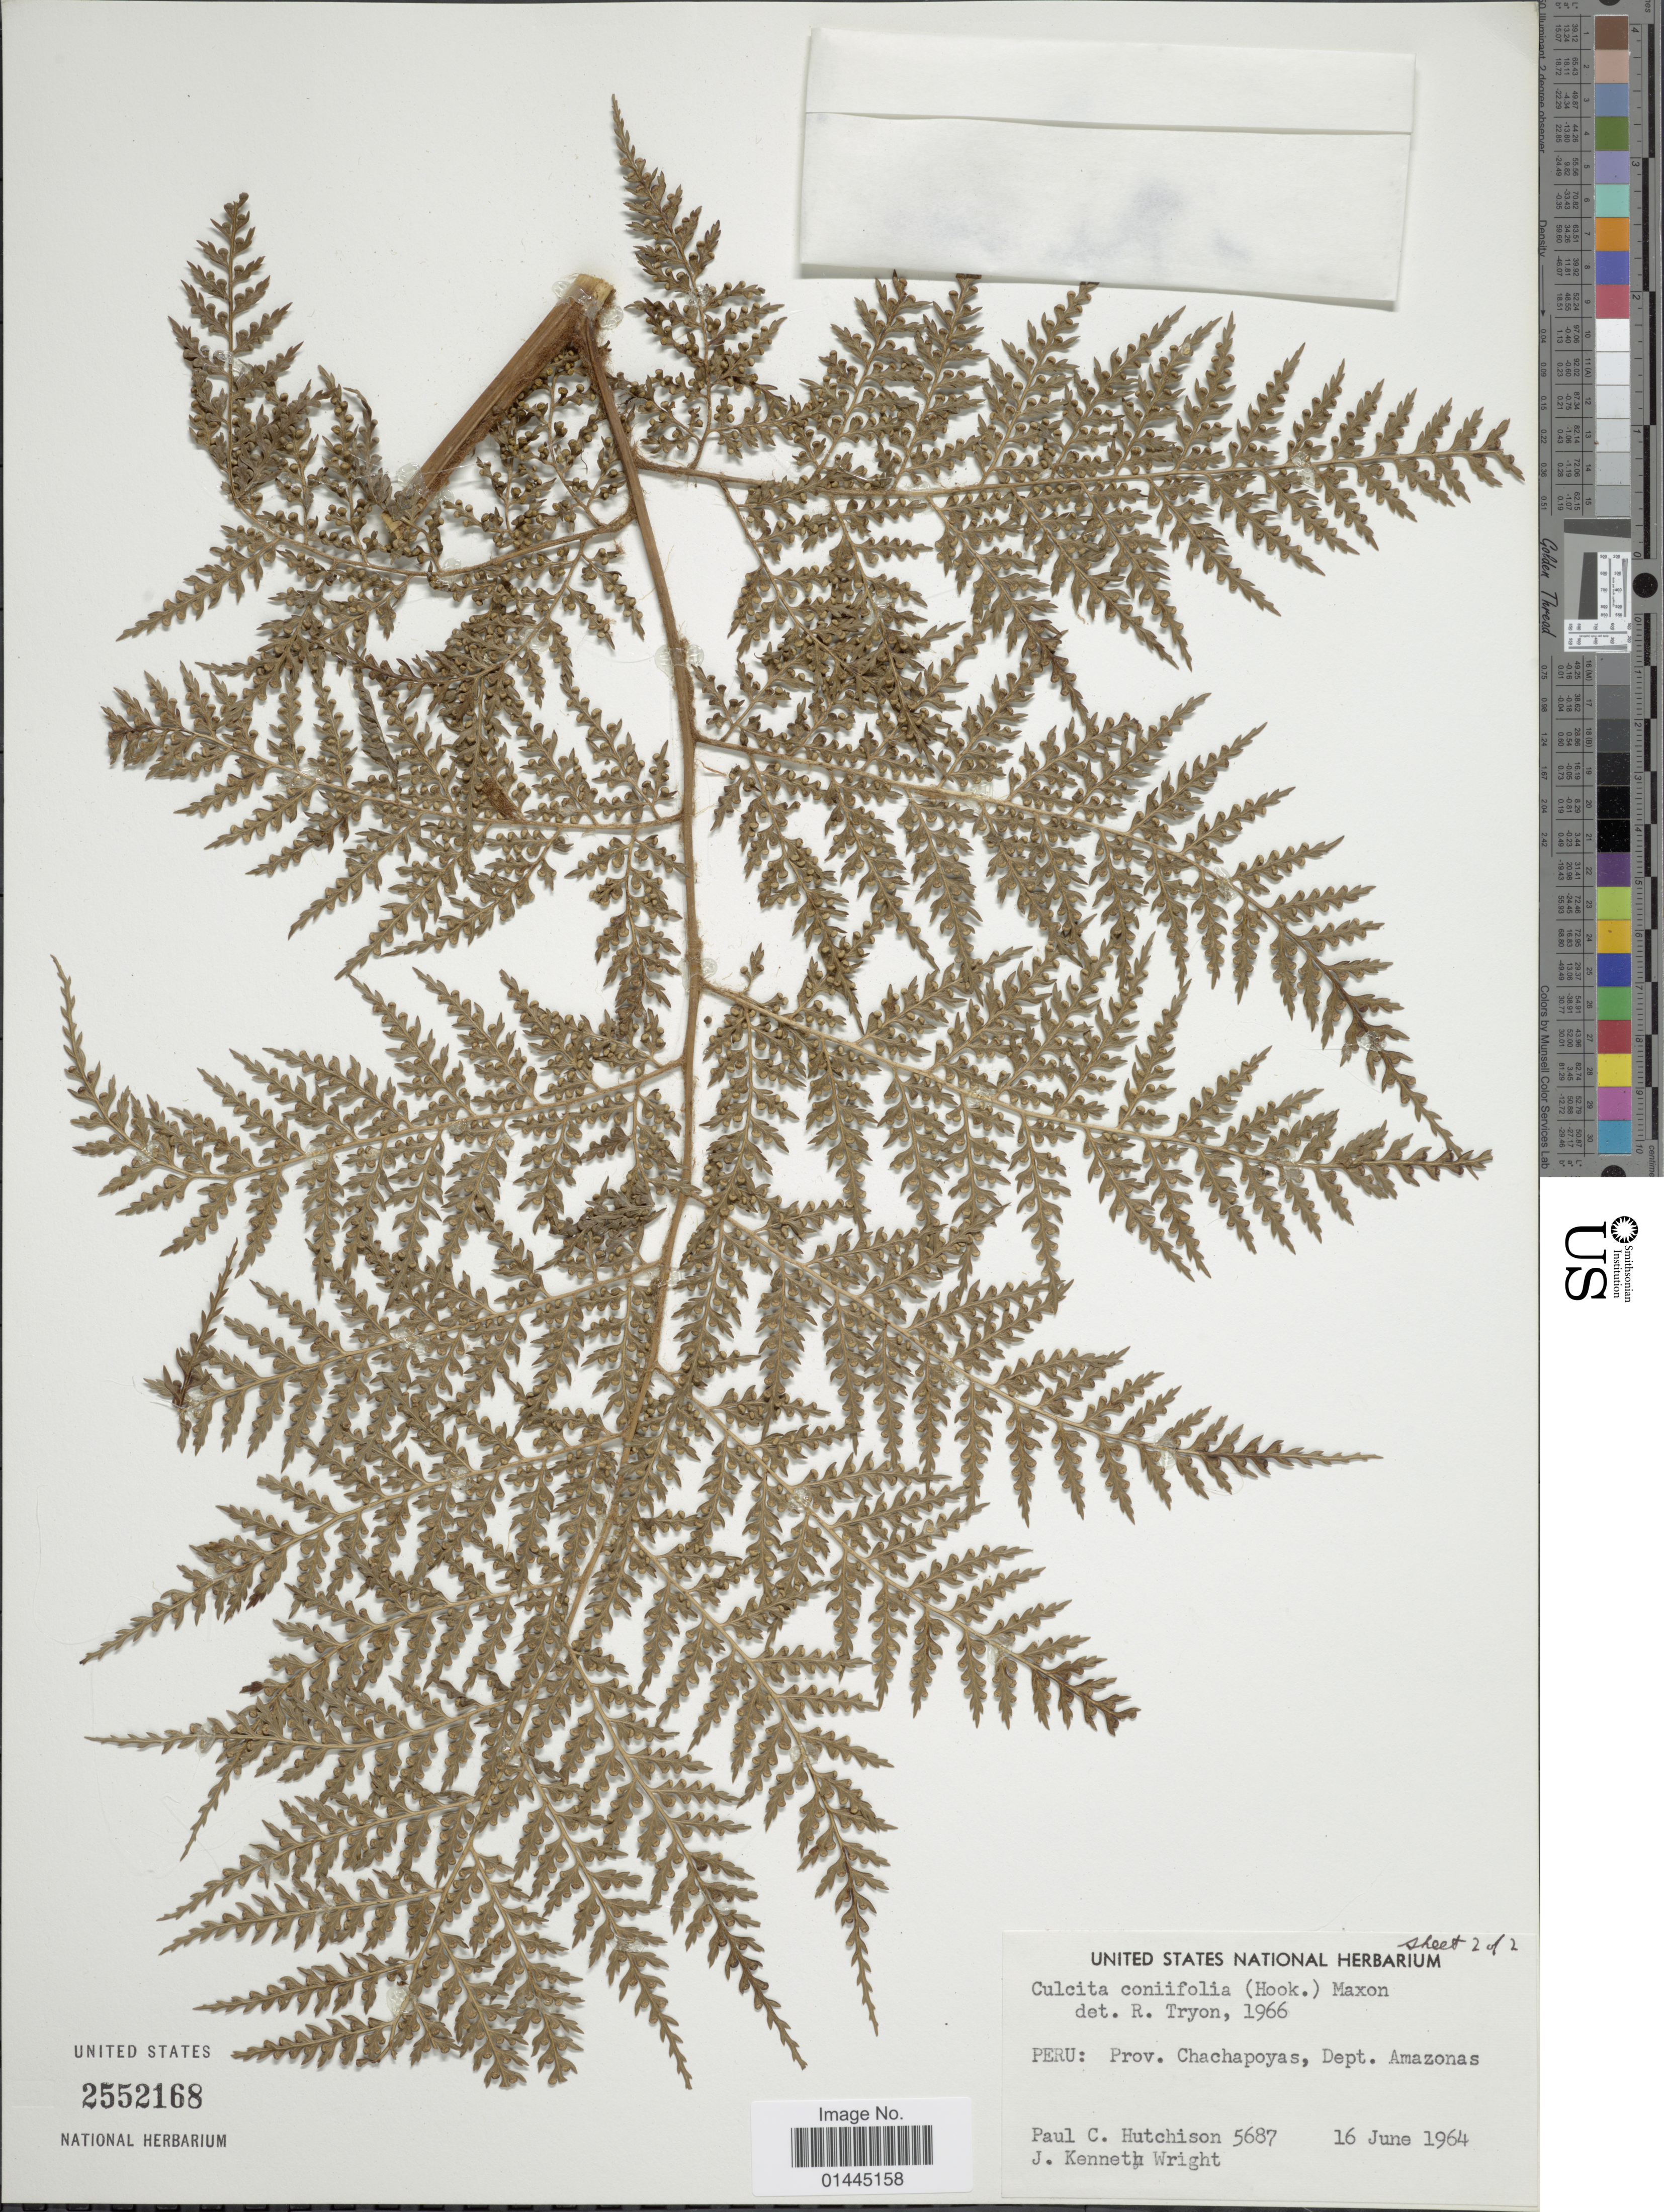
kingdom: Plantae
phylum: Tracheophyta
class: Polypodiopsida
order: Cyatheales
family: Culcitaceae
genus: Culcita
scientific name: Culcita coniifolia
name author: (Hook.) Maxon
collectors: P. C. Hutchison & J. K. Wright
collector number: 5687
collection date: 1964-06-16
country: Peru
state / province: Amazonas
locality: Prov. Chachapoyas.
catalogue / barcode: US 2552168